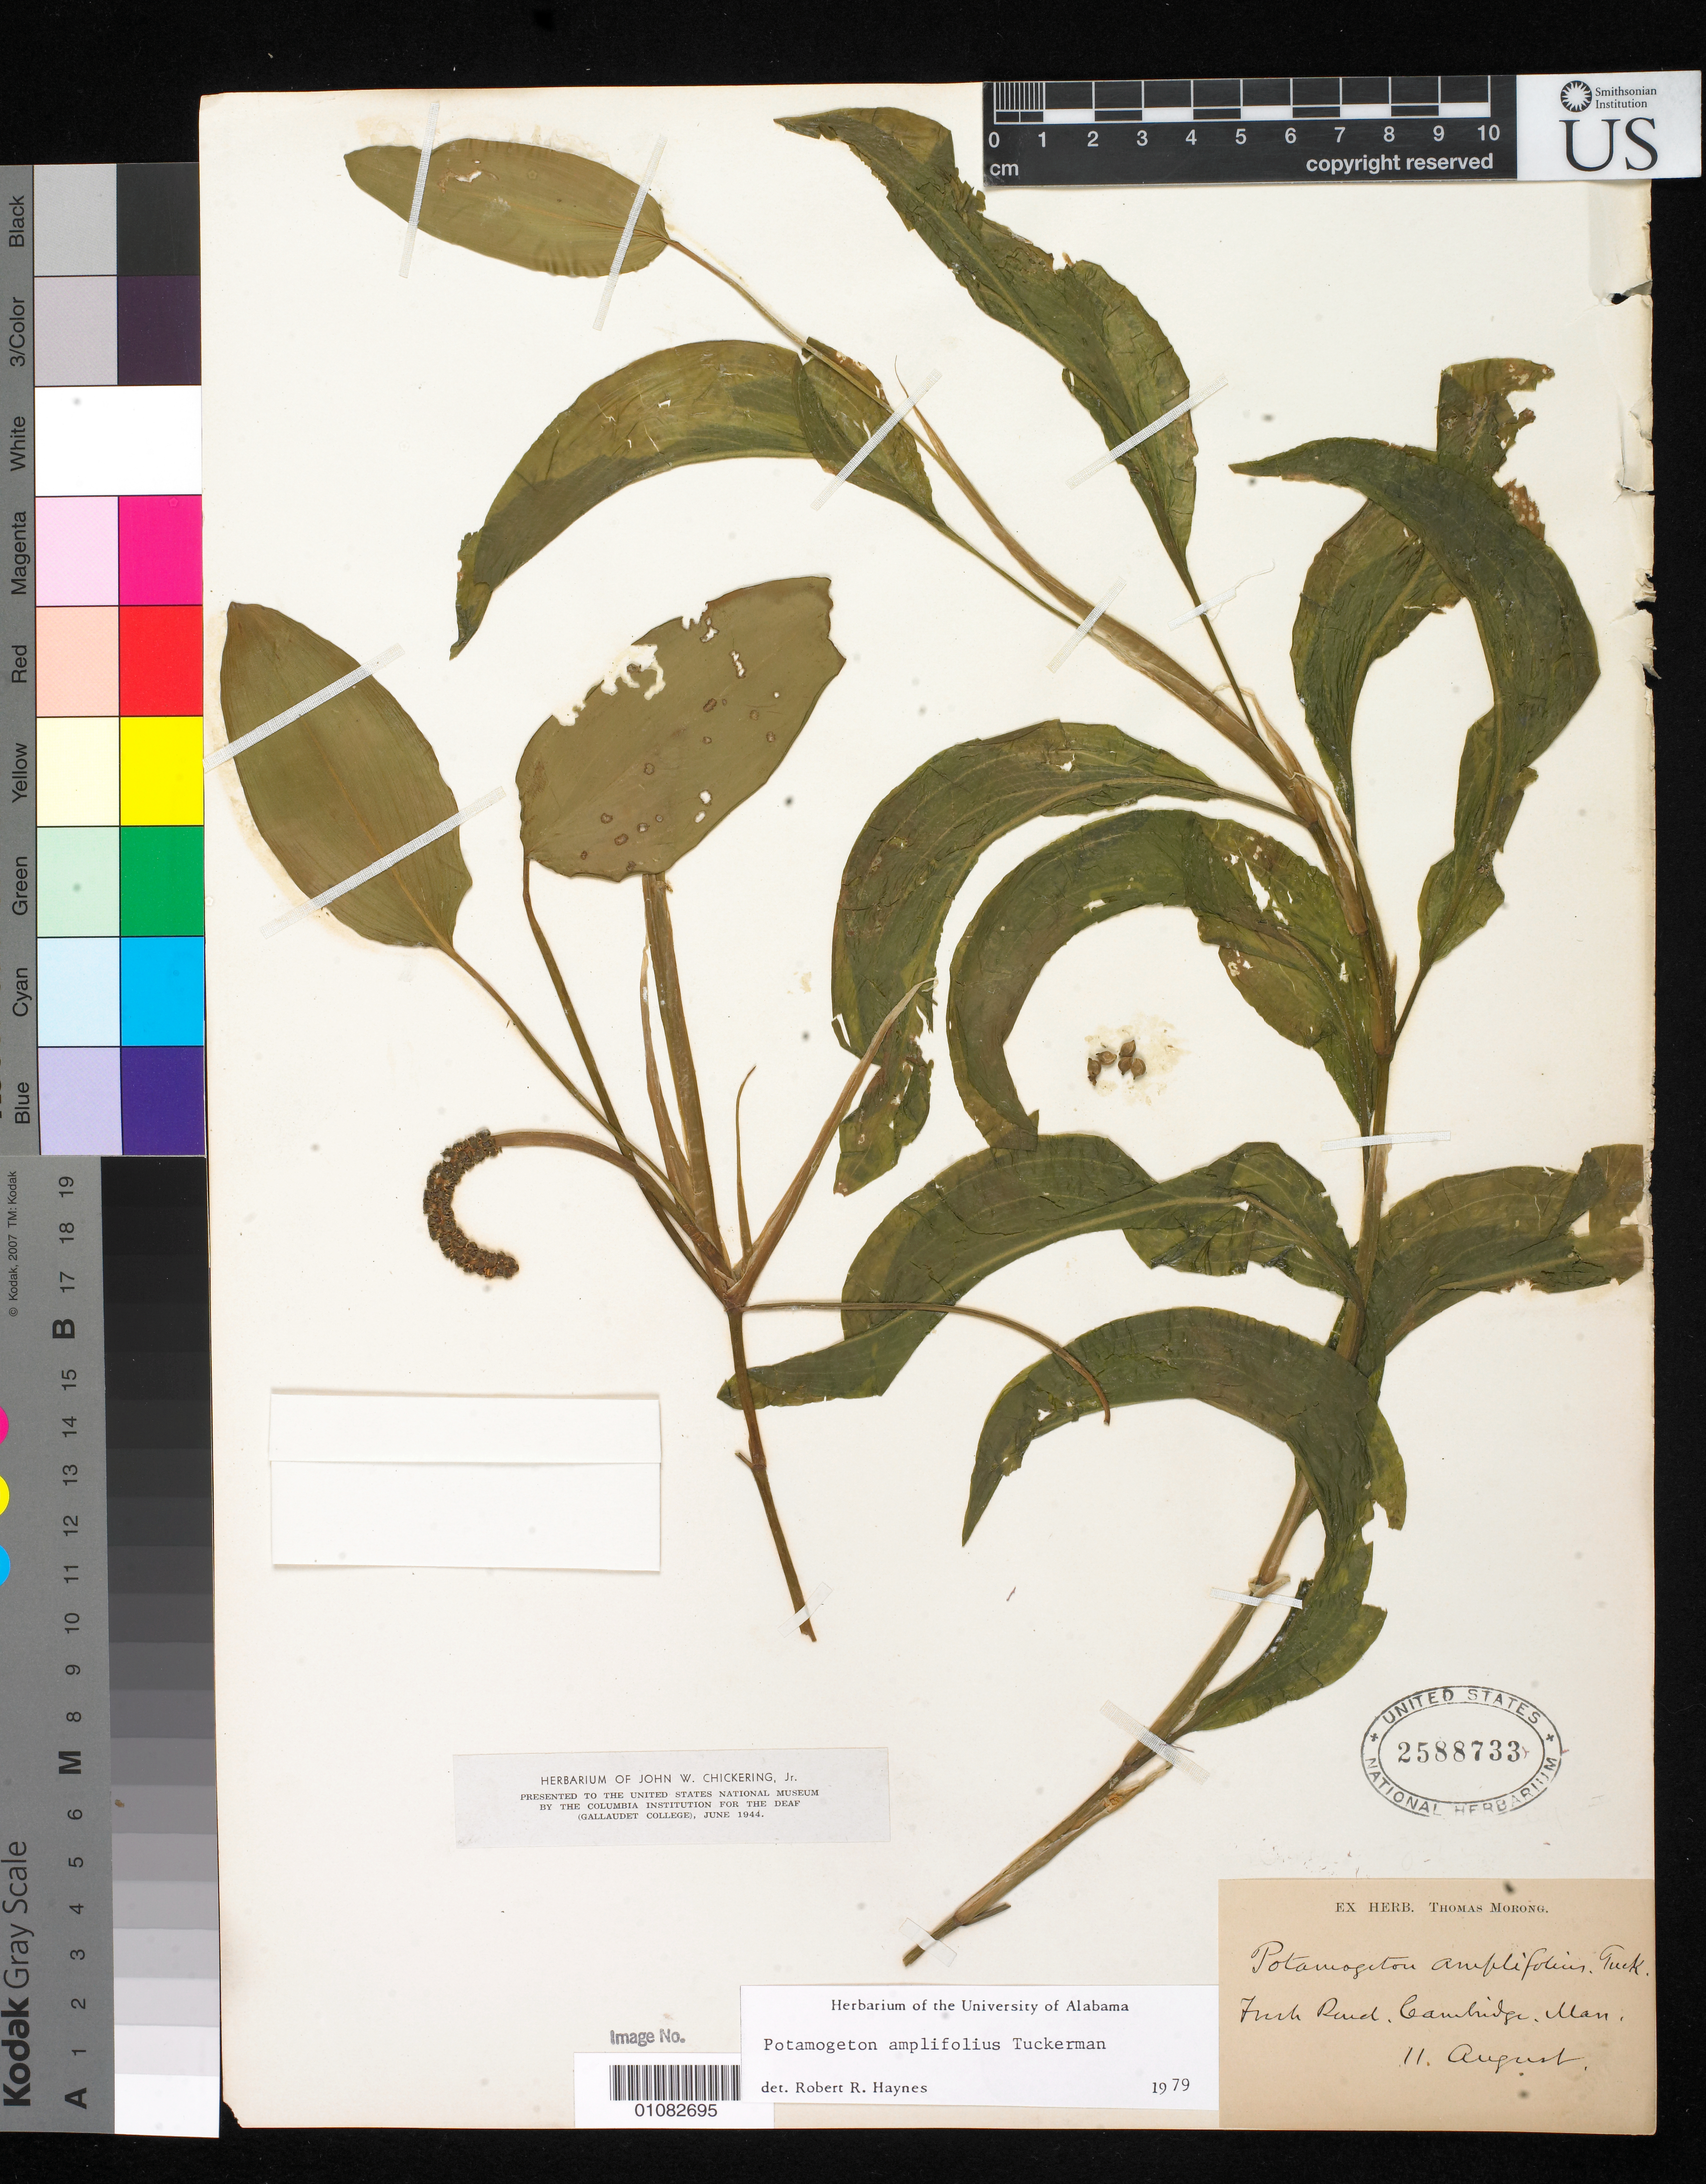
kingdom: Plantae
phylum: Tracheophyta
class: Liliopsida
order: Alismatales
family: Potamogetonaceae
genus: Potamogeton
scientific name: Potamogeton amplifolius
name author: Tuckerm.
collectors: ex Herb. T. Morong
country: United States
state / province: Massachusetts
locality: Cambridge, Fresh Pond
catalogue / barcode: US 2588733